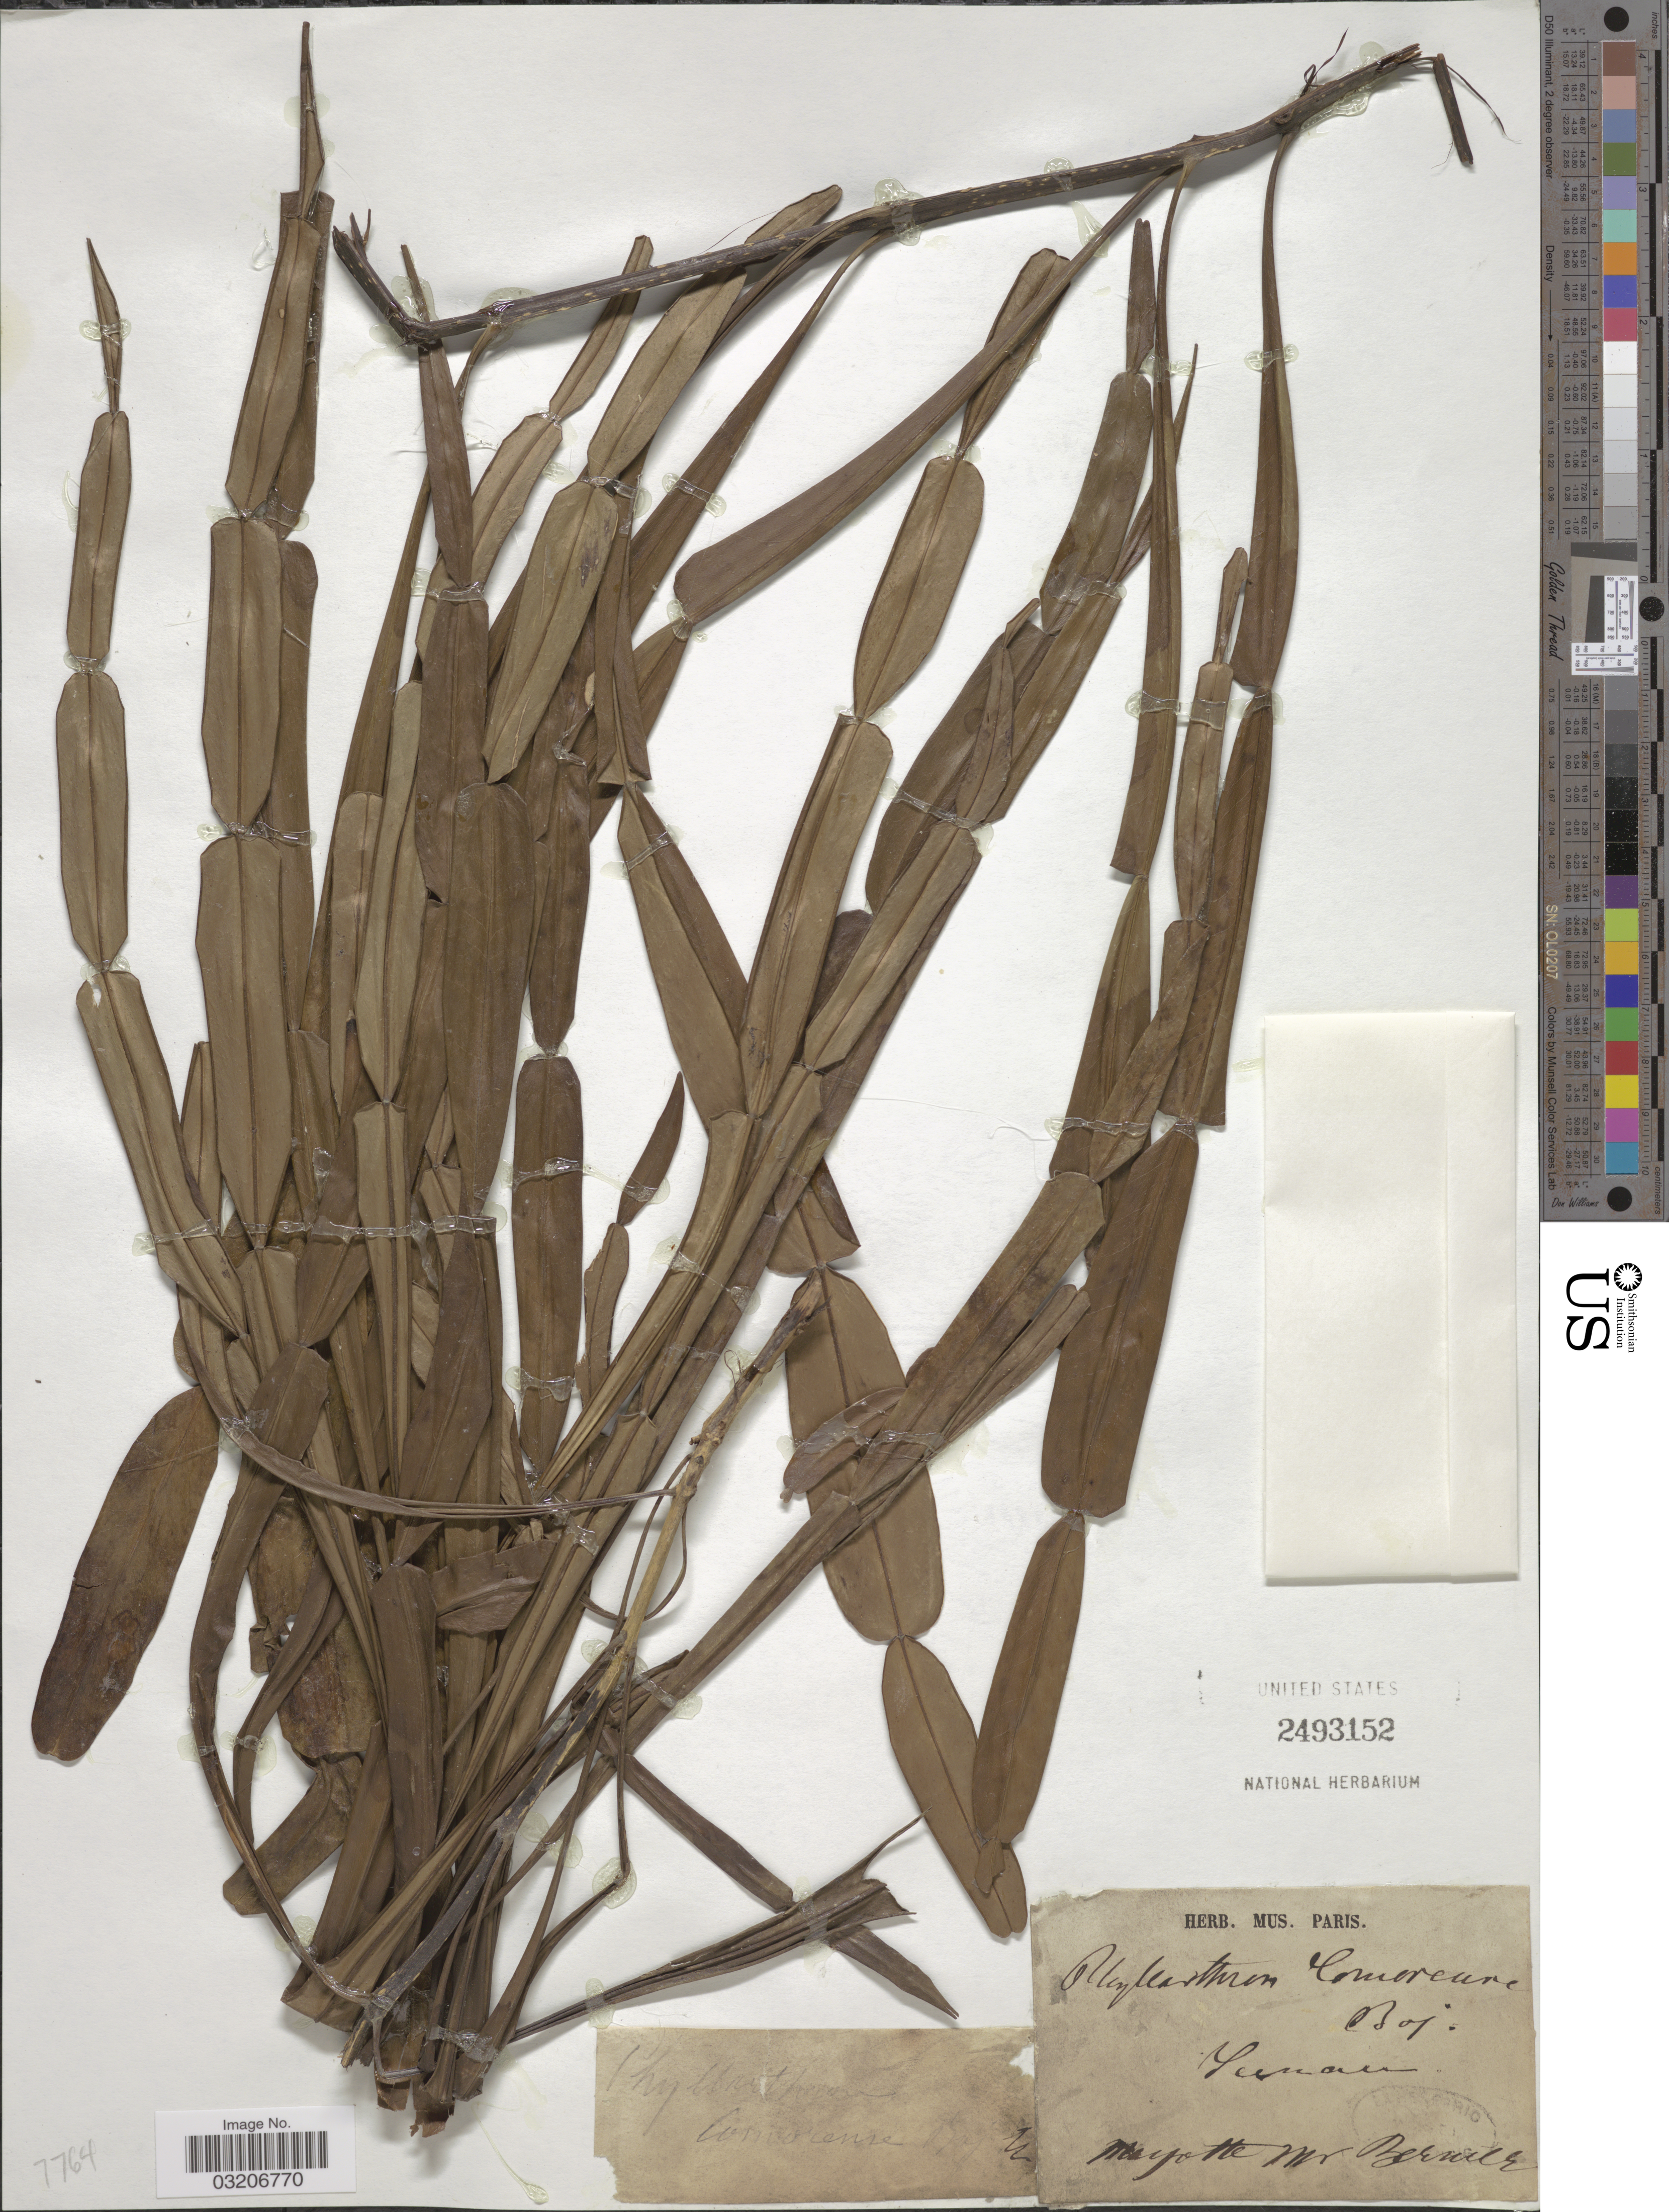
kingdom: Plantae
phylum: Tracheophyta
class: Magnoliopsida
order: Lamiales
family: Bignoniaceae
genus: Phyllarthron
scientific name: Phyllarthron comorense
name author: DC.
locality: Yuman [interpreted].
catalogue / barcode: US 2493152